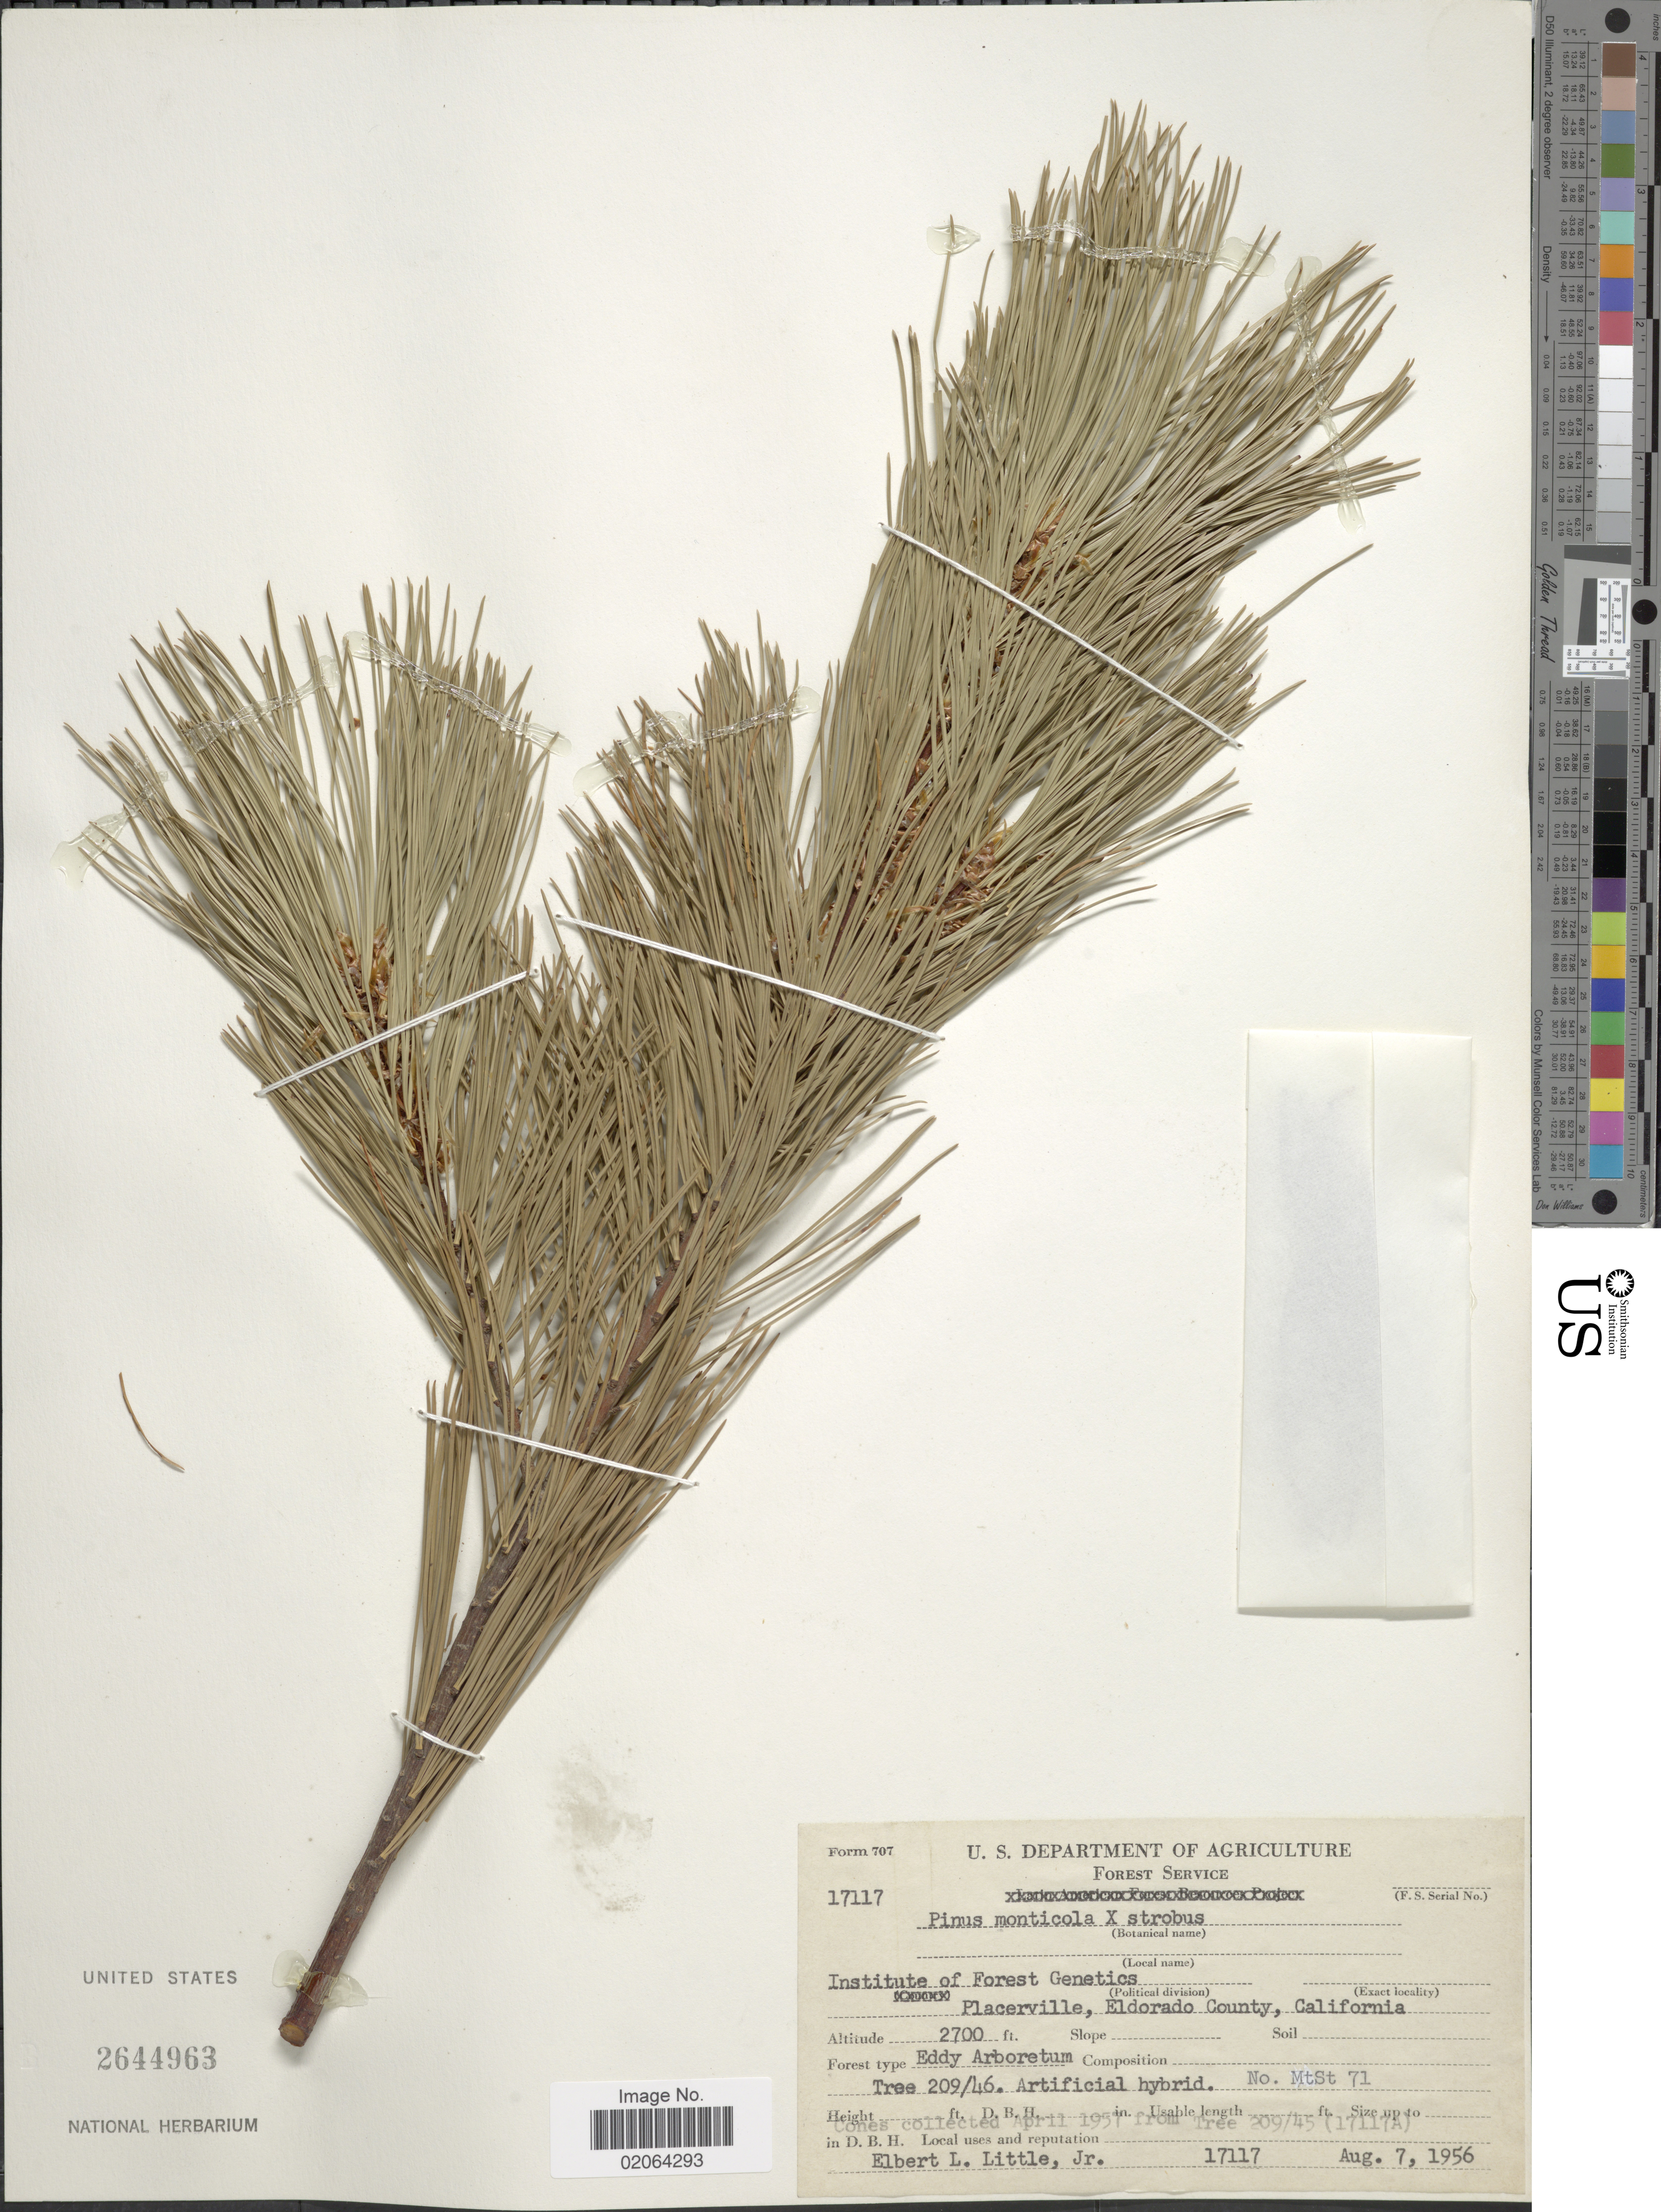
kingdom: Plantae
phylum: Tracheophyta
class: Pinopsida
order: Pinales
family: Pinaceae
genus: Pinus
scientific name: Pinus monticola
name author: Douglas ex D. Don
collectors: E. L. Little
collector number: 17117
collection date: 1956-08-07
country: United States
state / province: California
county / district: El Dorado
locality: Placerville, Eldorado County, California.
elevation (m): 823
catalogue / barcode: US 2644963